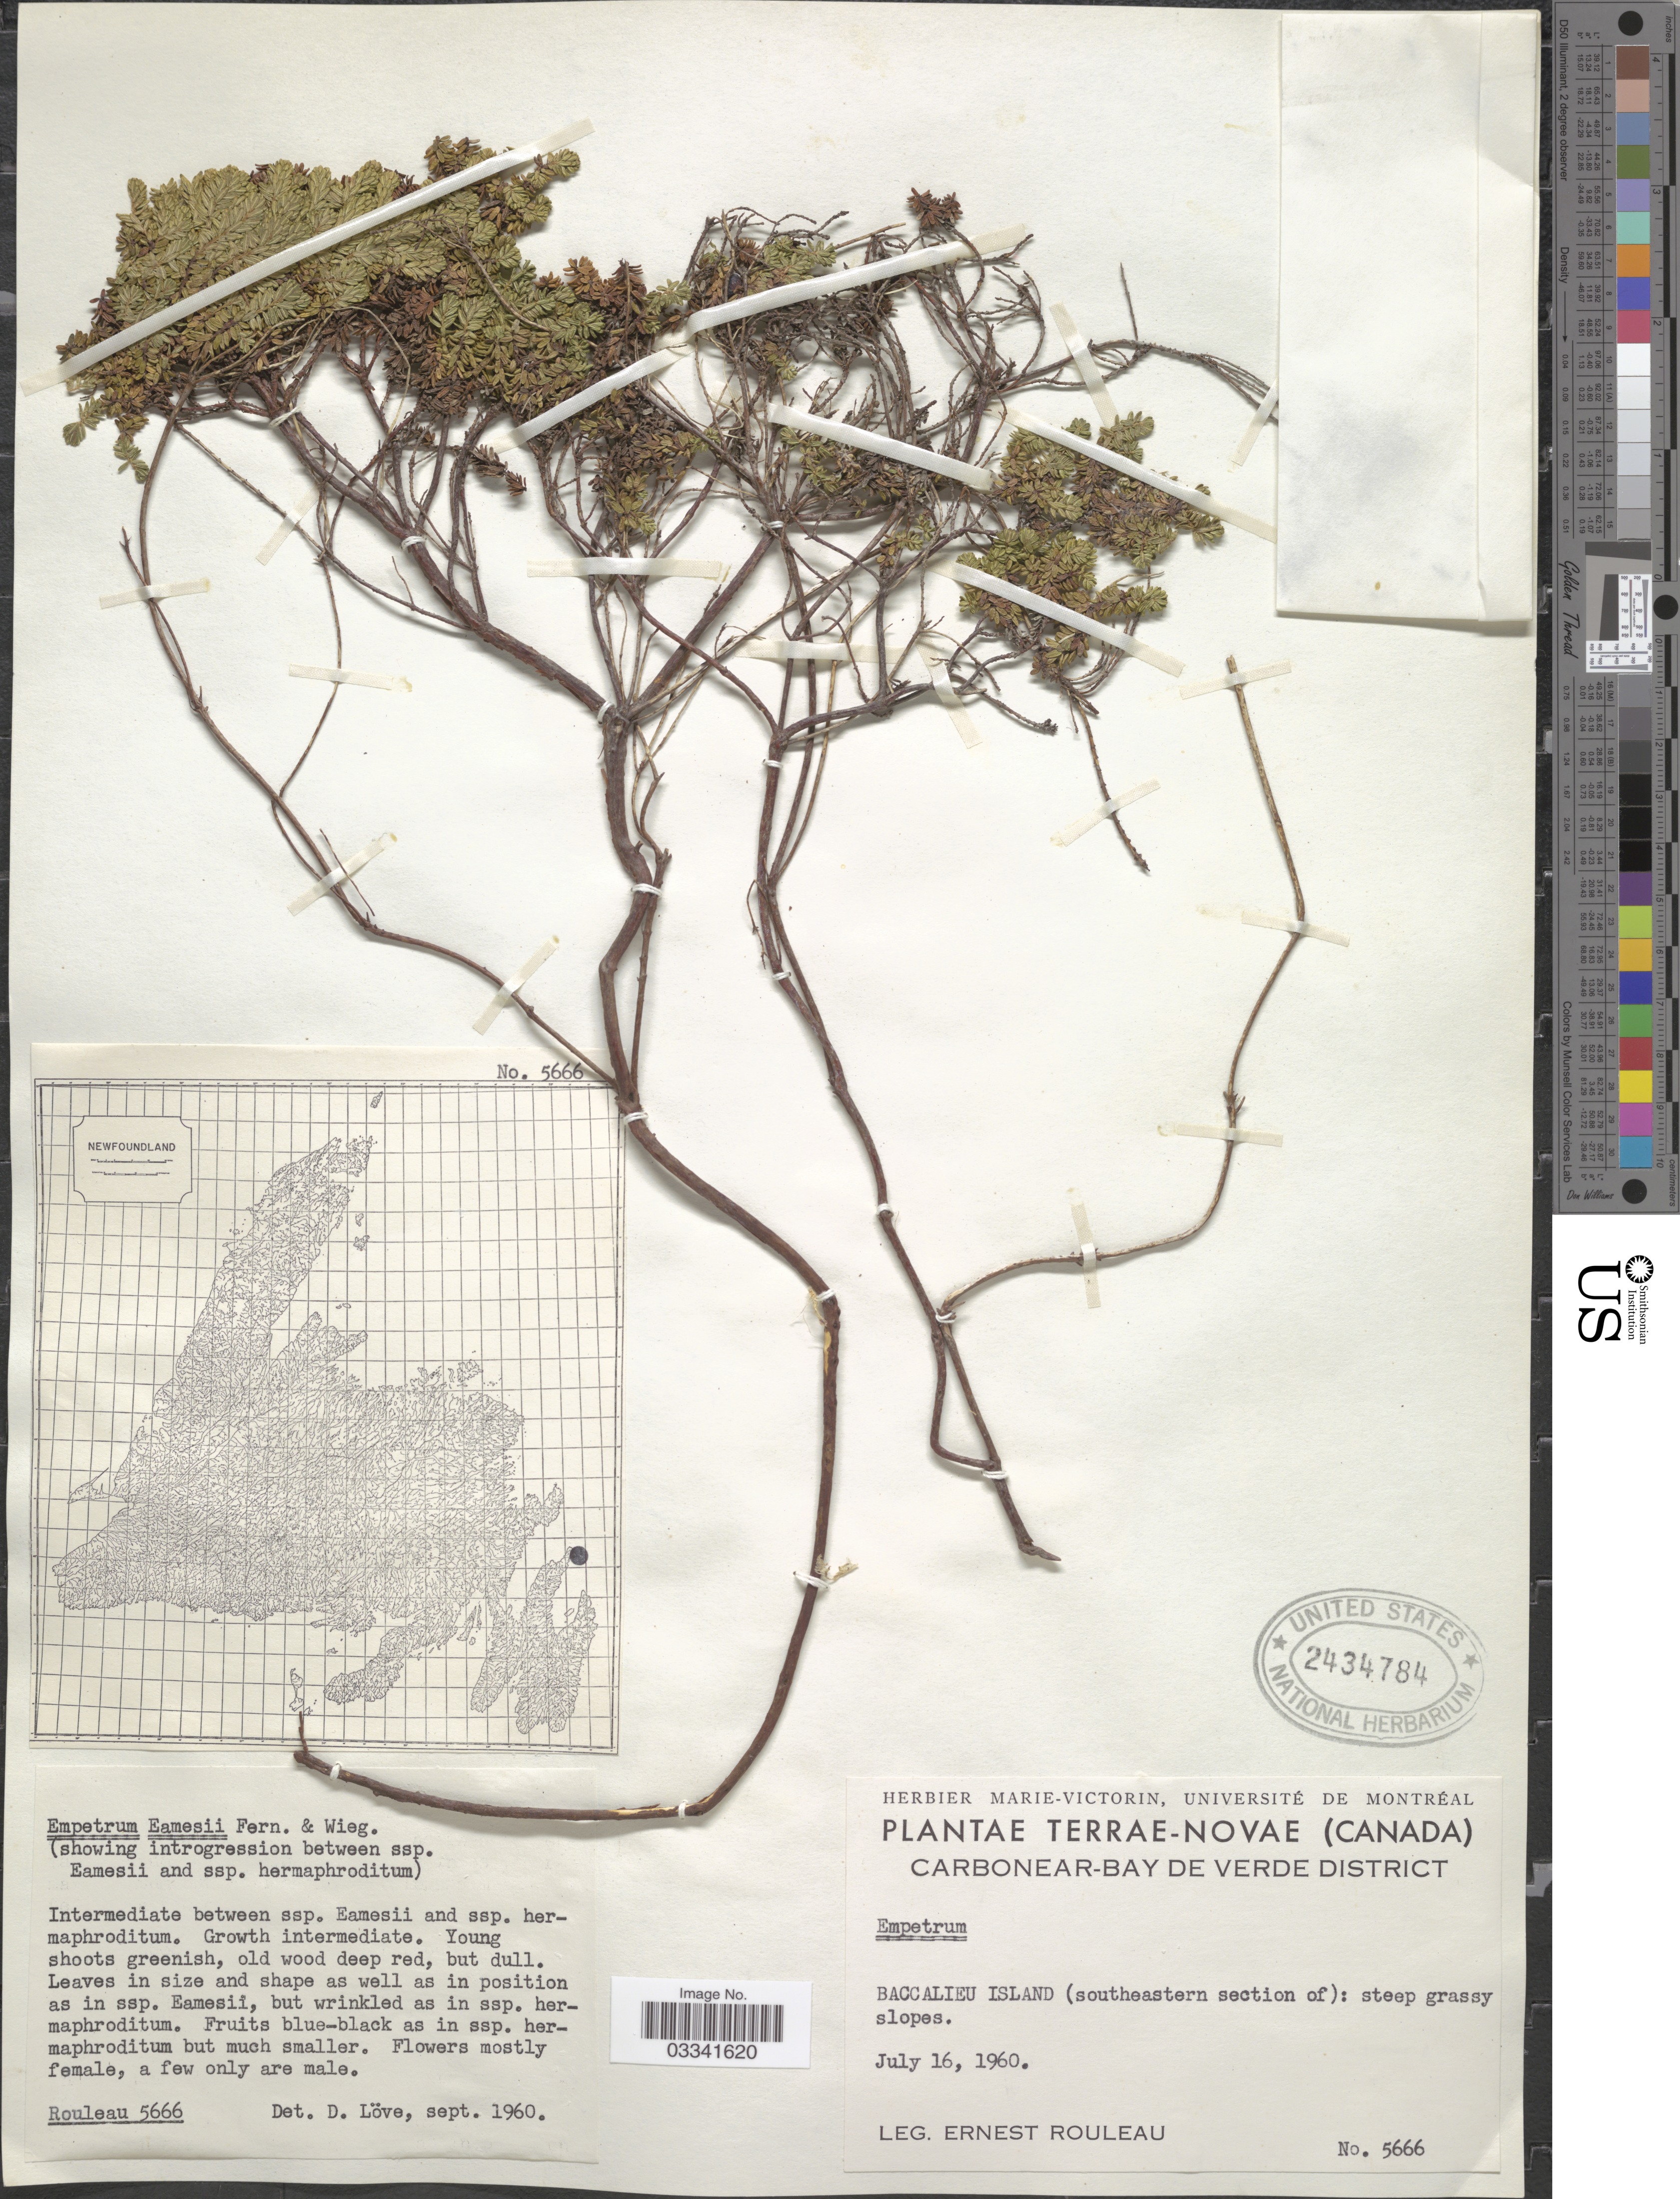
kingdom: Plantae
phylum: Tracheophyta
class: Magnoliopsida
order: Ericales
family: Ericaceae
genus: Empetrum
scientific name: Empetrum eamesii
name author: Fernald & Wiegand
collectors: J. Rouleau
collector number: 5666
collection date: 1960-07-16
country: Canada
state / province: Newfoundland and Labrador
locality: Terrae - Novae. Carbonear-Bay de Verde District. Baccalieu Island (southeastern section of): steep grassy slopes.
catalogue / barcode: US 2434784